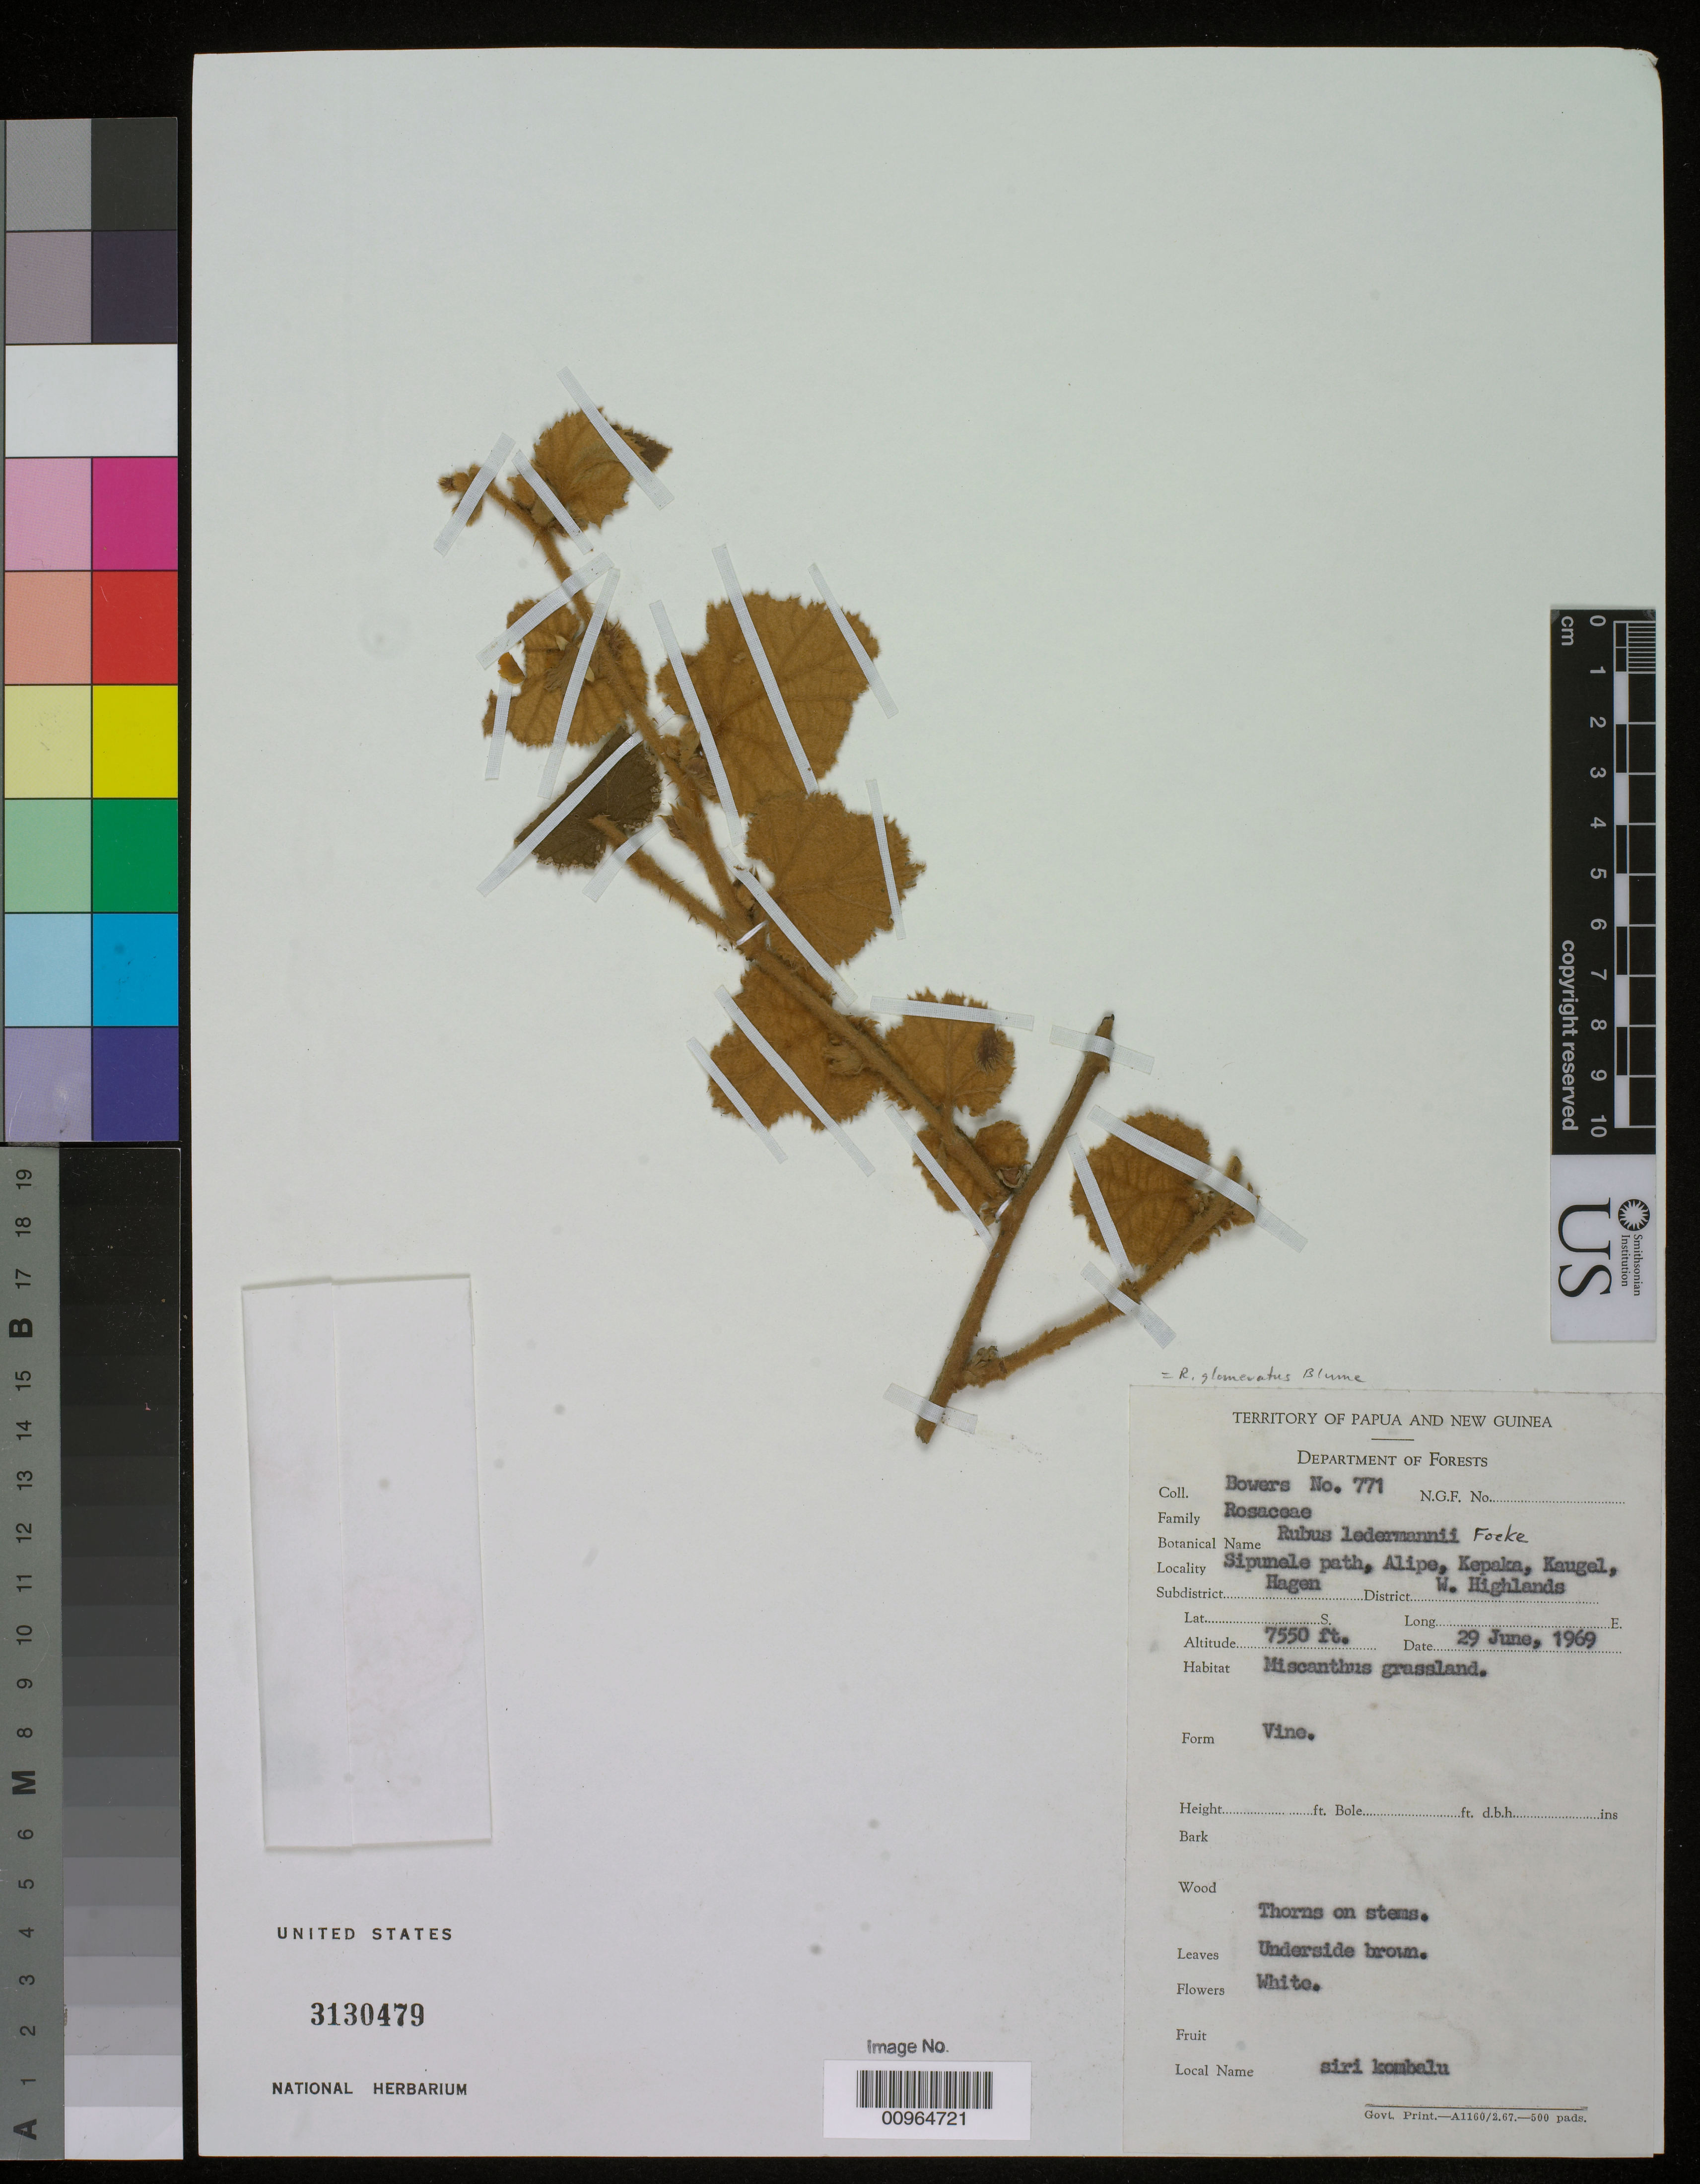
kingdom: Plantae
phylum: Tracheophyta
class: Magnoliopsida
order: Rosales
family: Rosaceae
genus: Rubus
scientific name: Rubus glomeratus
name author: Blume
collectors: N. Bowers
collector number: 771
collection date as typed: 29 Jun 1969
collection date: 1969-06-29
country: Papua New Guinea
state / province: Western Highlands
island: New Guinea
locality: Sipunele path, Alipe, Kepaka, Kaugel, Hagen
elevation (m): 2301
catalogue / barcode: US 3130479